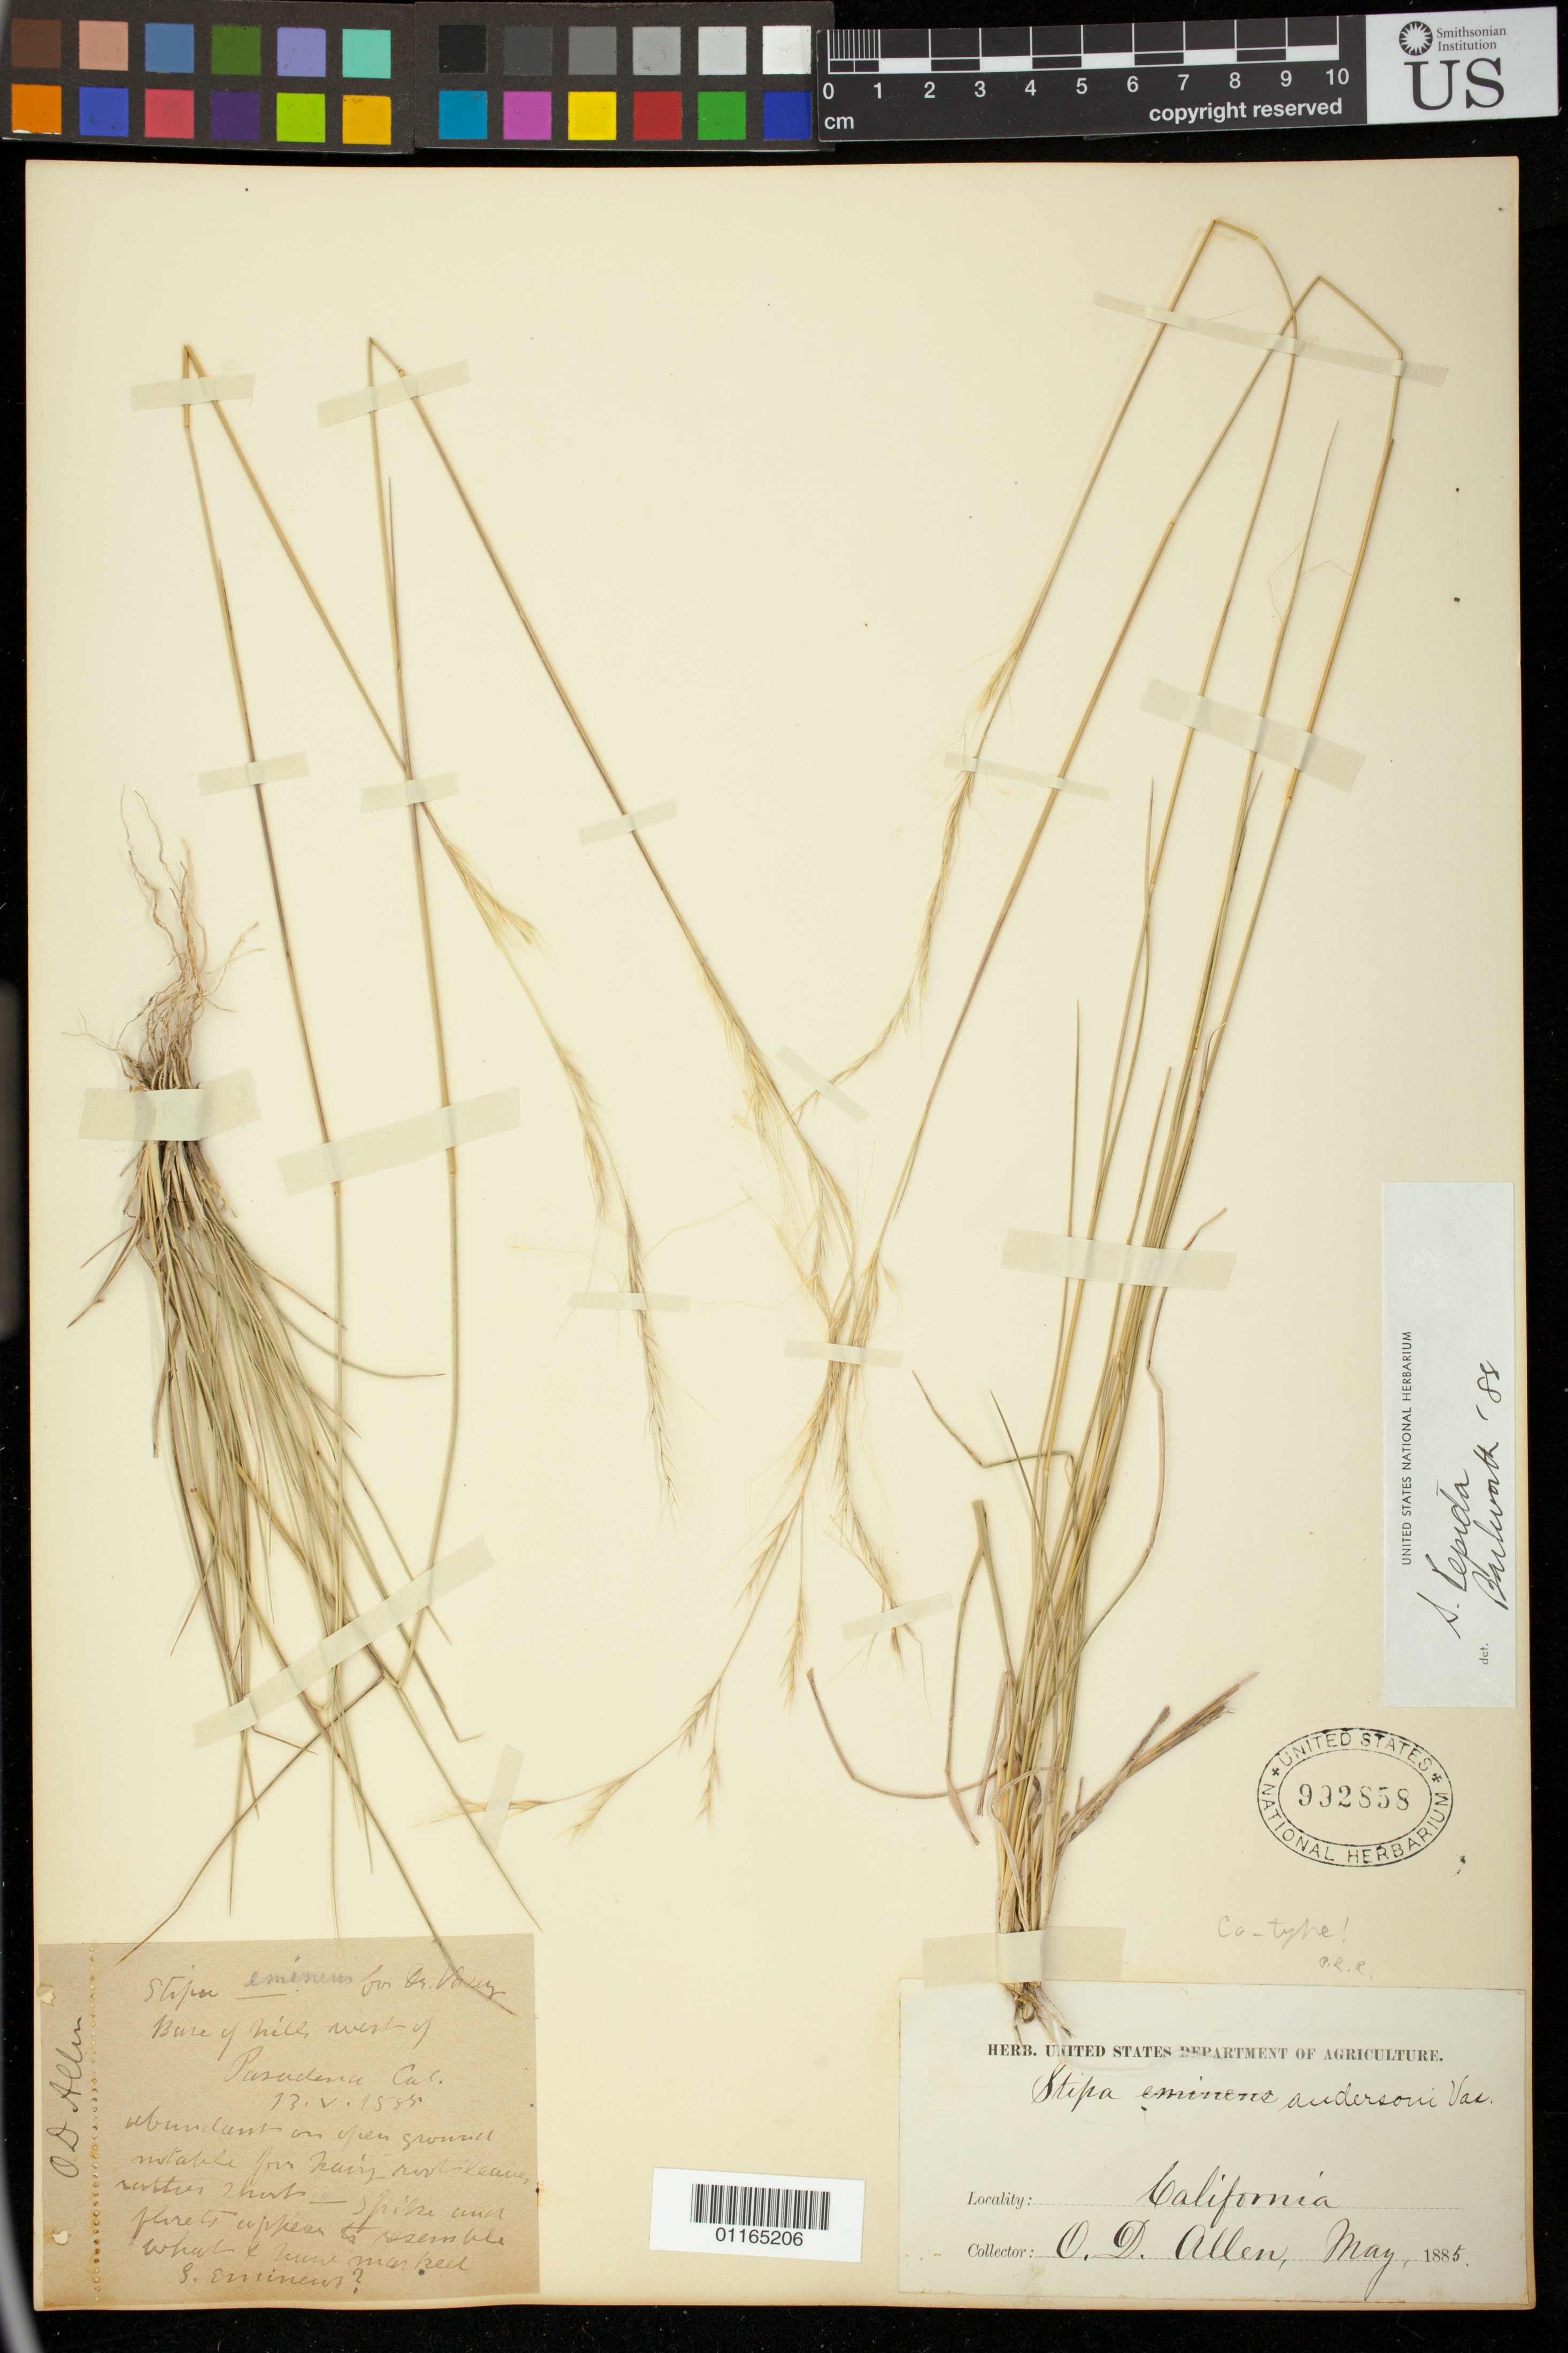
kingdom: Plantae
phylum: Tracheophyta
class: Liliopsida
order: Poales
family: Poaceae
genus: Stipa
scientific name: Stipa eminens var. andersonii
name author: Vasey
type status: Syntype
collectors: O. D. Allen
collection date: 1885-05-13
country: United States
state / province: California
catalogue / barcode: US 992858